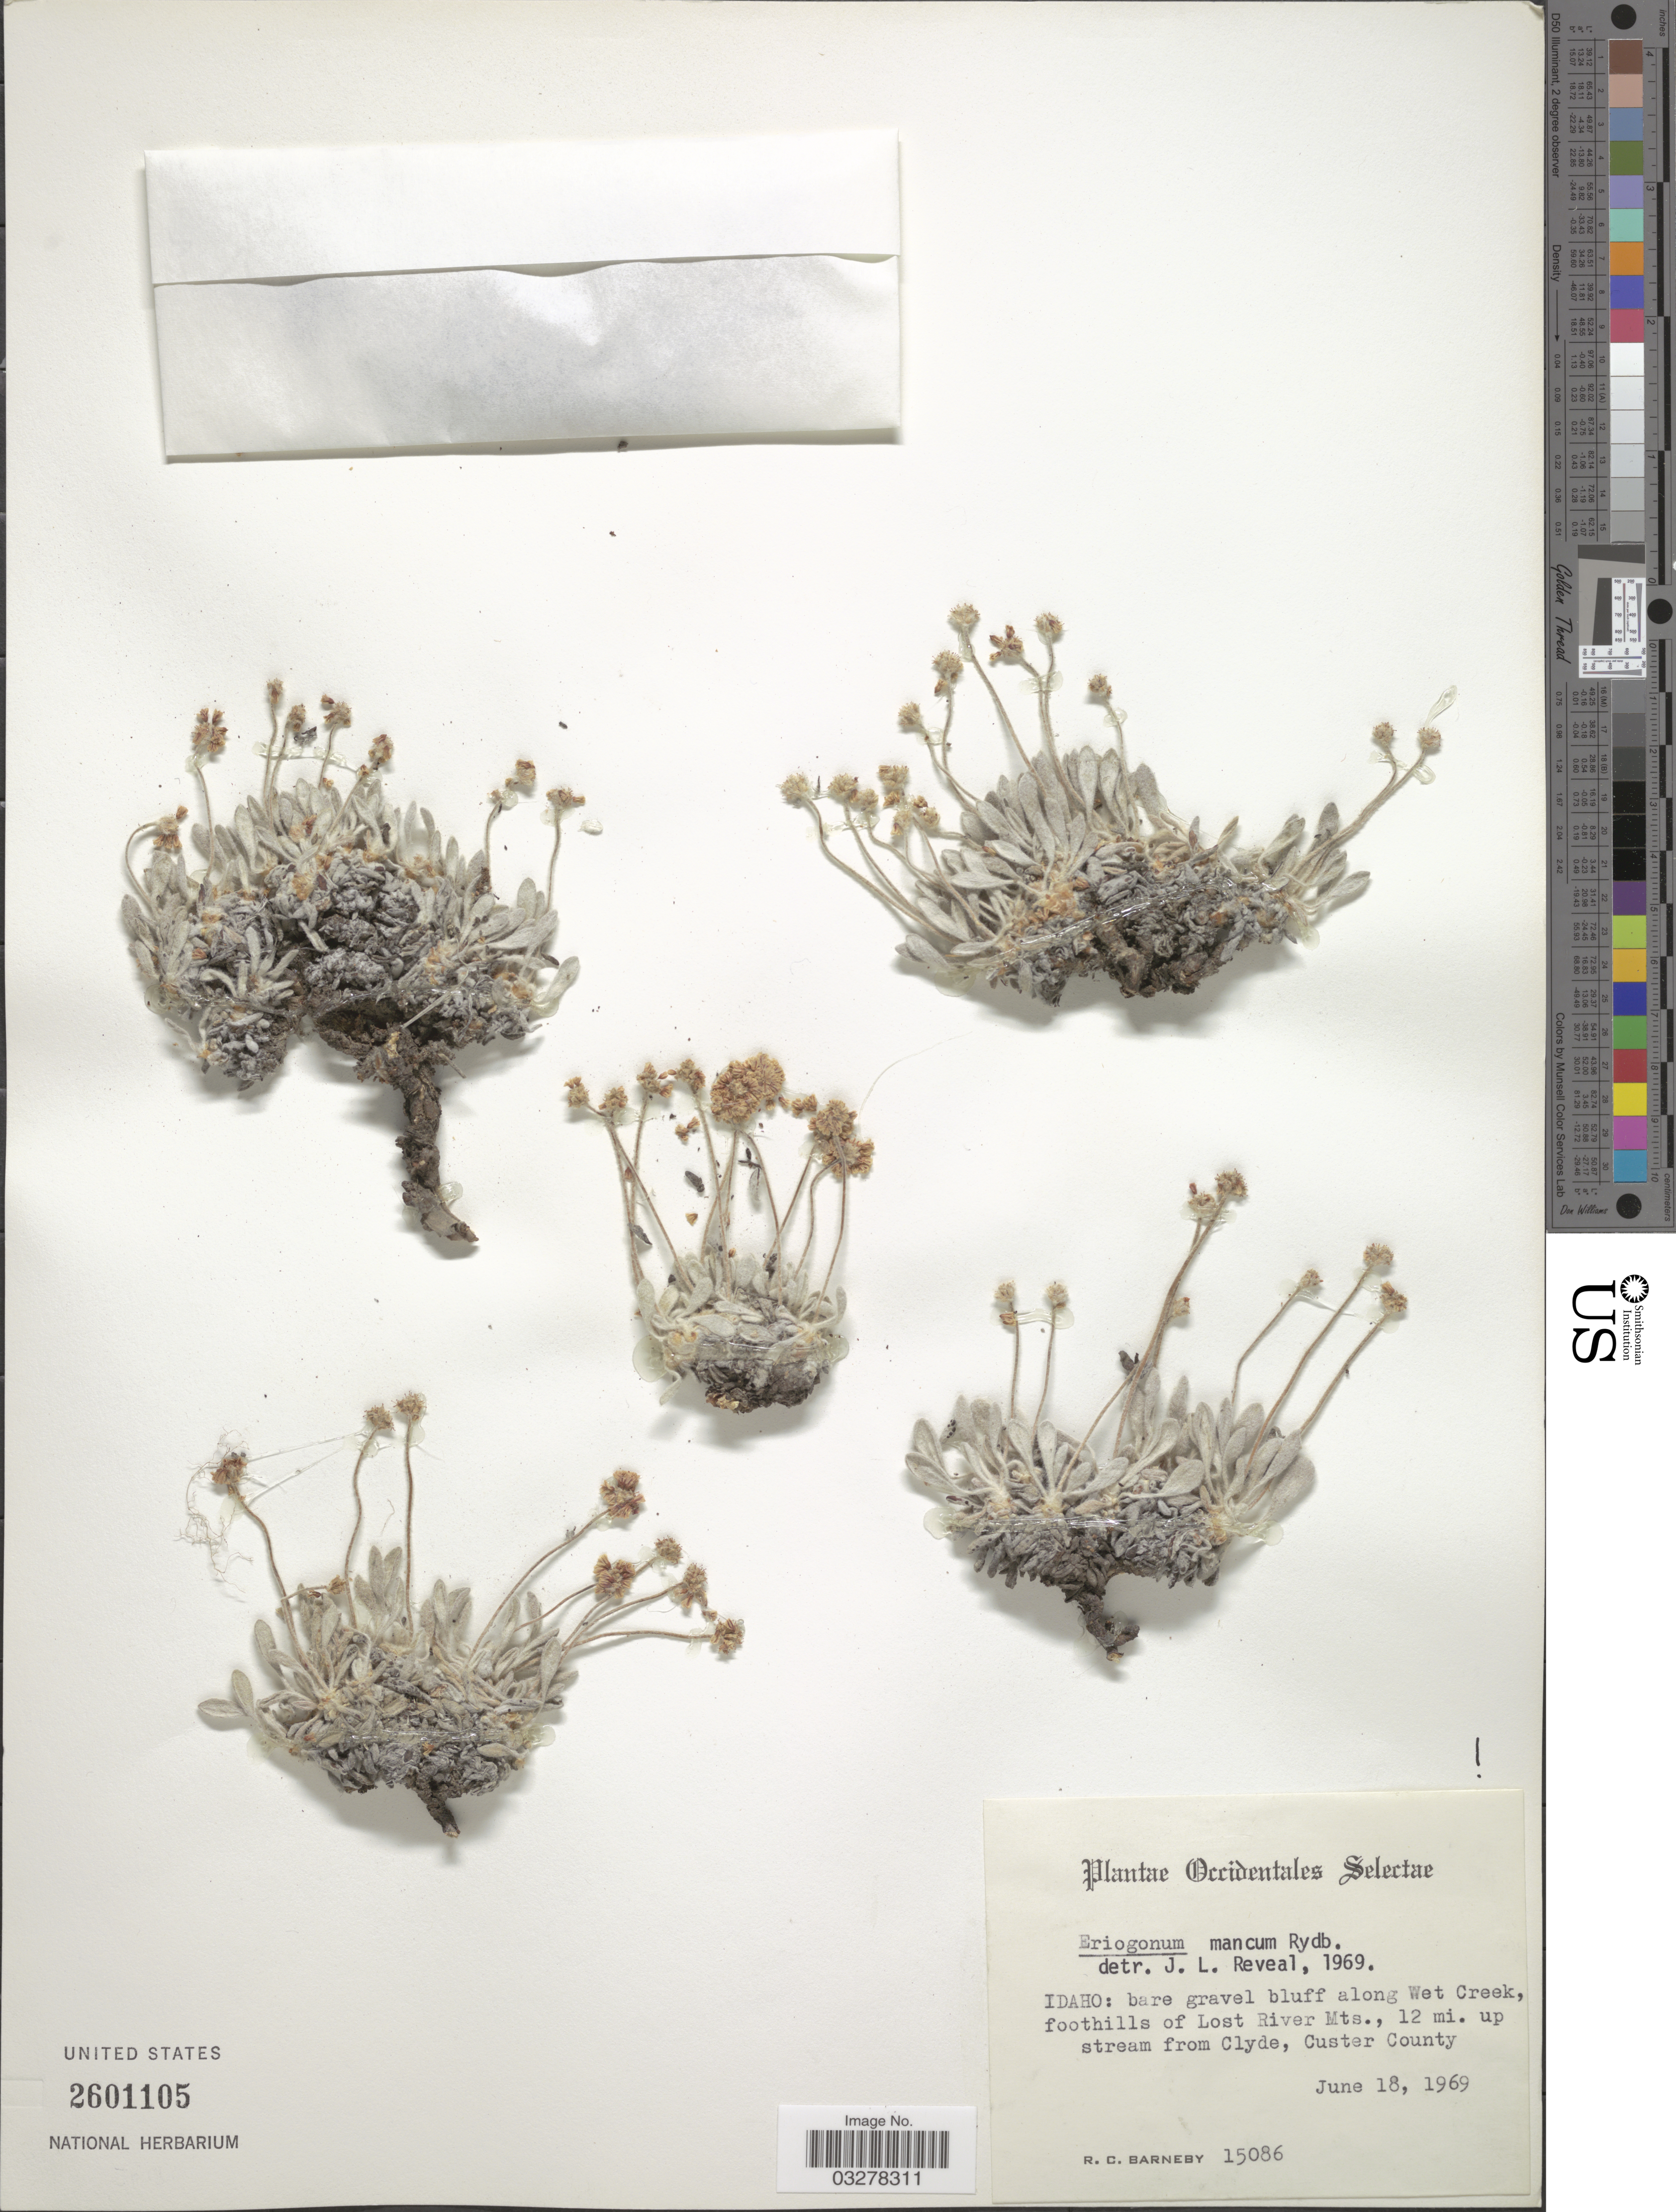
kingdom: Plantae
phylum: Tracheophyta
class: Magnoliopsida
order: Caryophyllales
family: Polygonaceae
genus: Eriogonum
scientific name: Eriogonum mancum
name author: Rydb.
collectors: R. C. Barneby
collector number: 15086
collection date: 1969-06-18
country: United States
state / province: Idaho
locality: Gravel bluff along Wet Creek, foothills of Lost River Mts., 12 mi. up stream from Clyde, Custer County.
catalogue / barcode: US 2601105